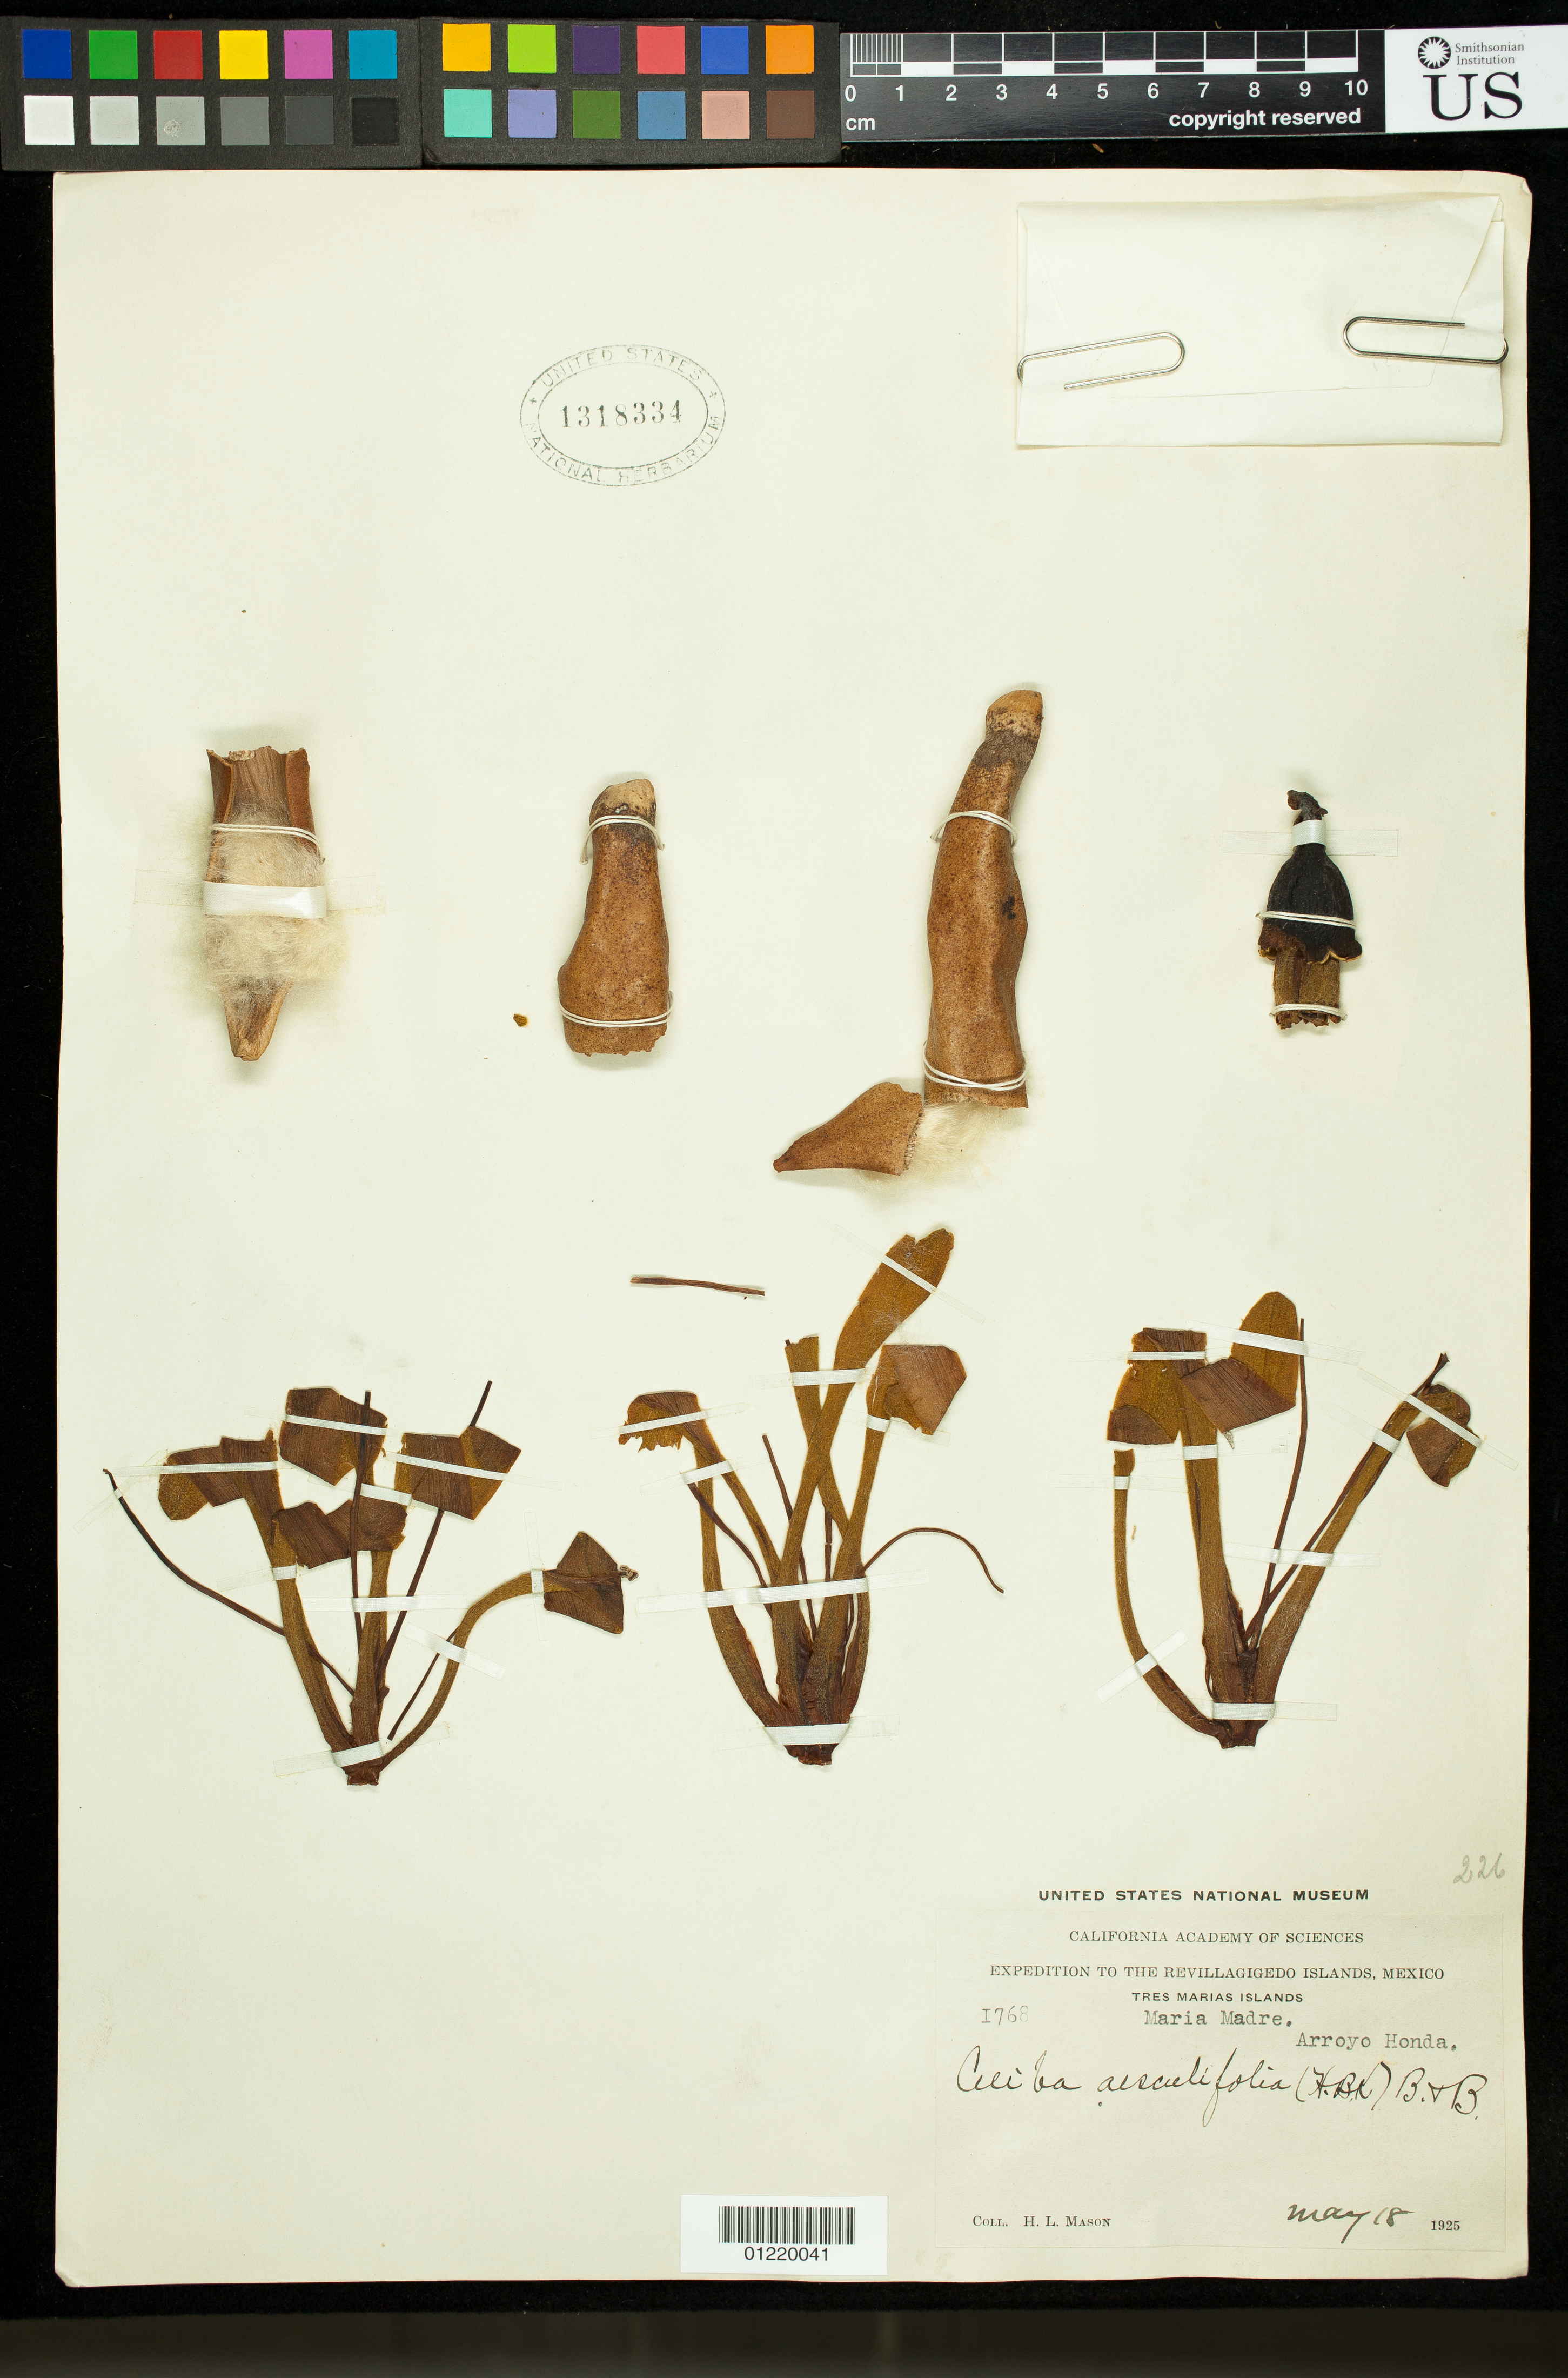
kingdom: Plantae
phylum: Tracheophyta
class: Magnoliopsida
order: Malvales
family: Malvaceae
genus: Ceiba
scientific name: Ceiba aesculifolia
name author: (Kunth) Britten & Baker f.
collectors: H. L. Mason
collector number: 1768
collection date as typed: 5/18/1925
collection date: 1925-05-18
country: Mexico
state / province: Nayarit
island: Maria Madre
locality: Arroyo Honda.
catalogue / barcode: US 1318334